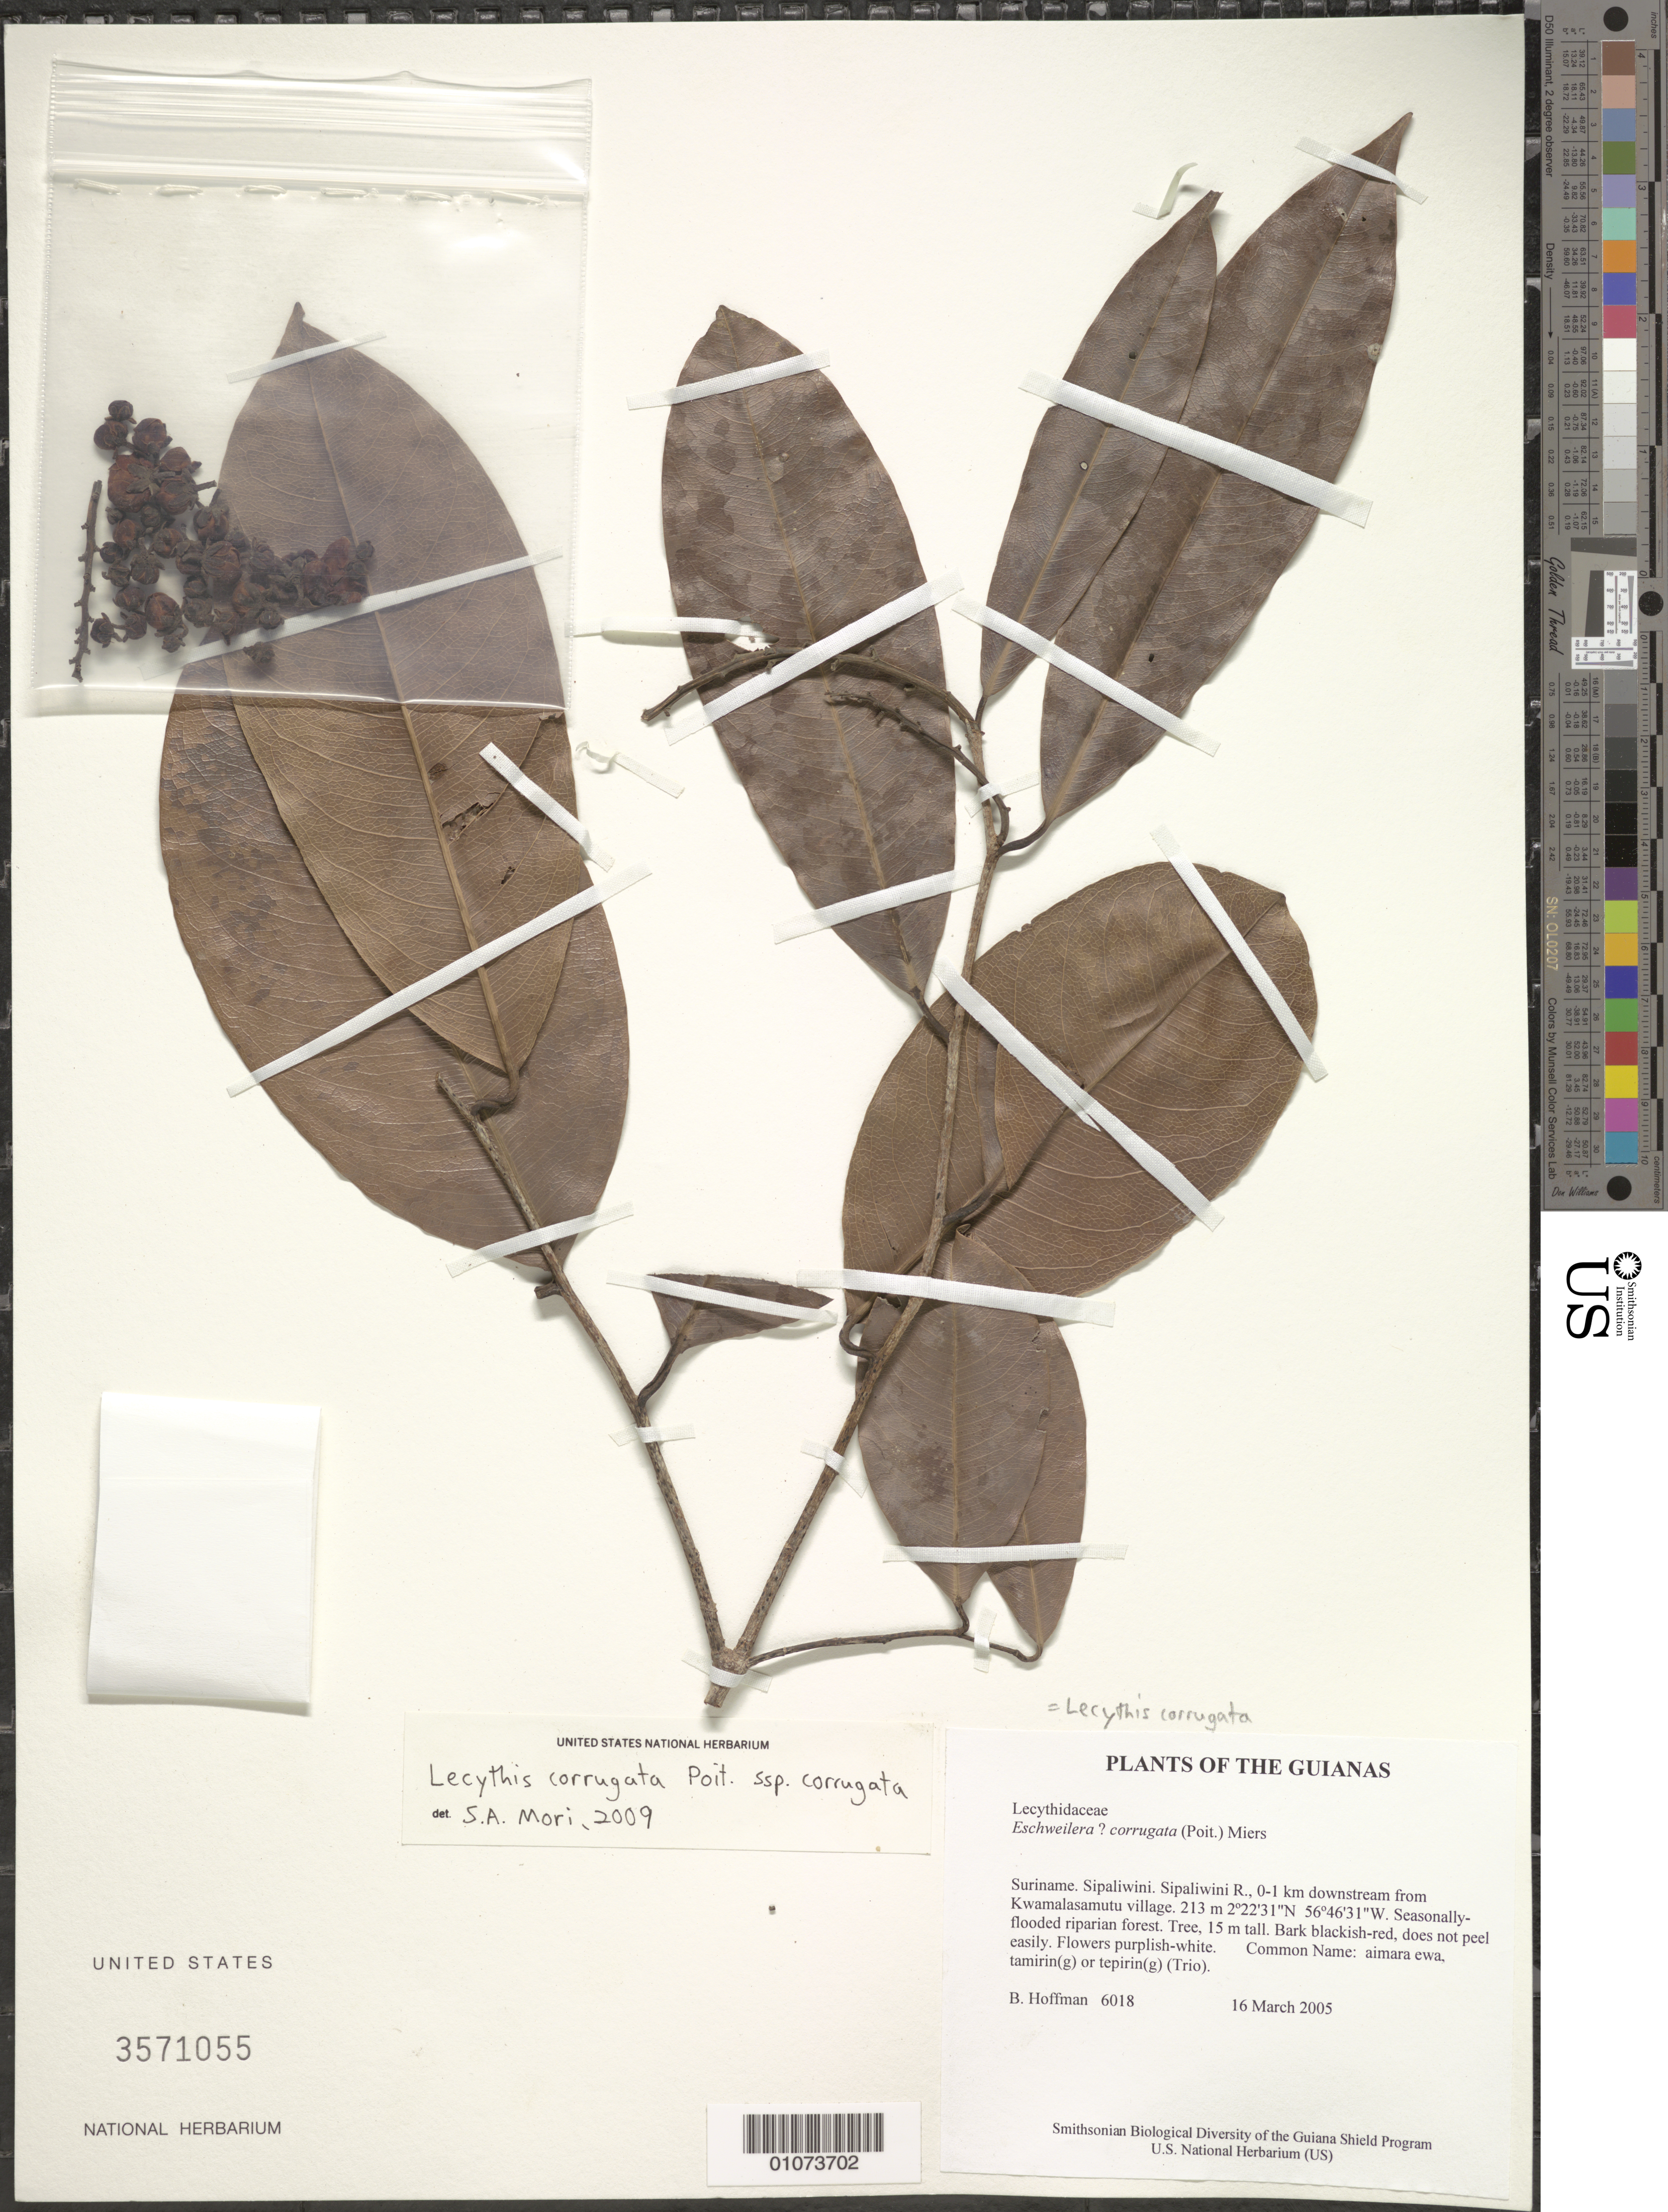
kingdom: Plantae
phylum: Tracheophyta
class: Magnoliopsida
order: Ericales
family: Lecythidaceae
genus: Lecythis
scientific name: Lecythis corrugata subsp. corrugata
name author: Poit.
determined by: Mori, Scott A.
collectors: B. Hoffman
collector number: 6018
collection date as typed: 16 March 2005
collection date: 2005-03-16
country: Suriname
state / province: Sipaliwini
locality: Sipaliwini R., 0-1 km downstream from Kwamalasamutu village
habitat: Seasonally-flooded riparian forest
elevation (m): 213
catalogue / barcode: US 3571055